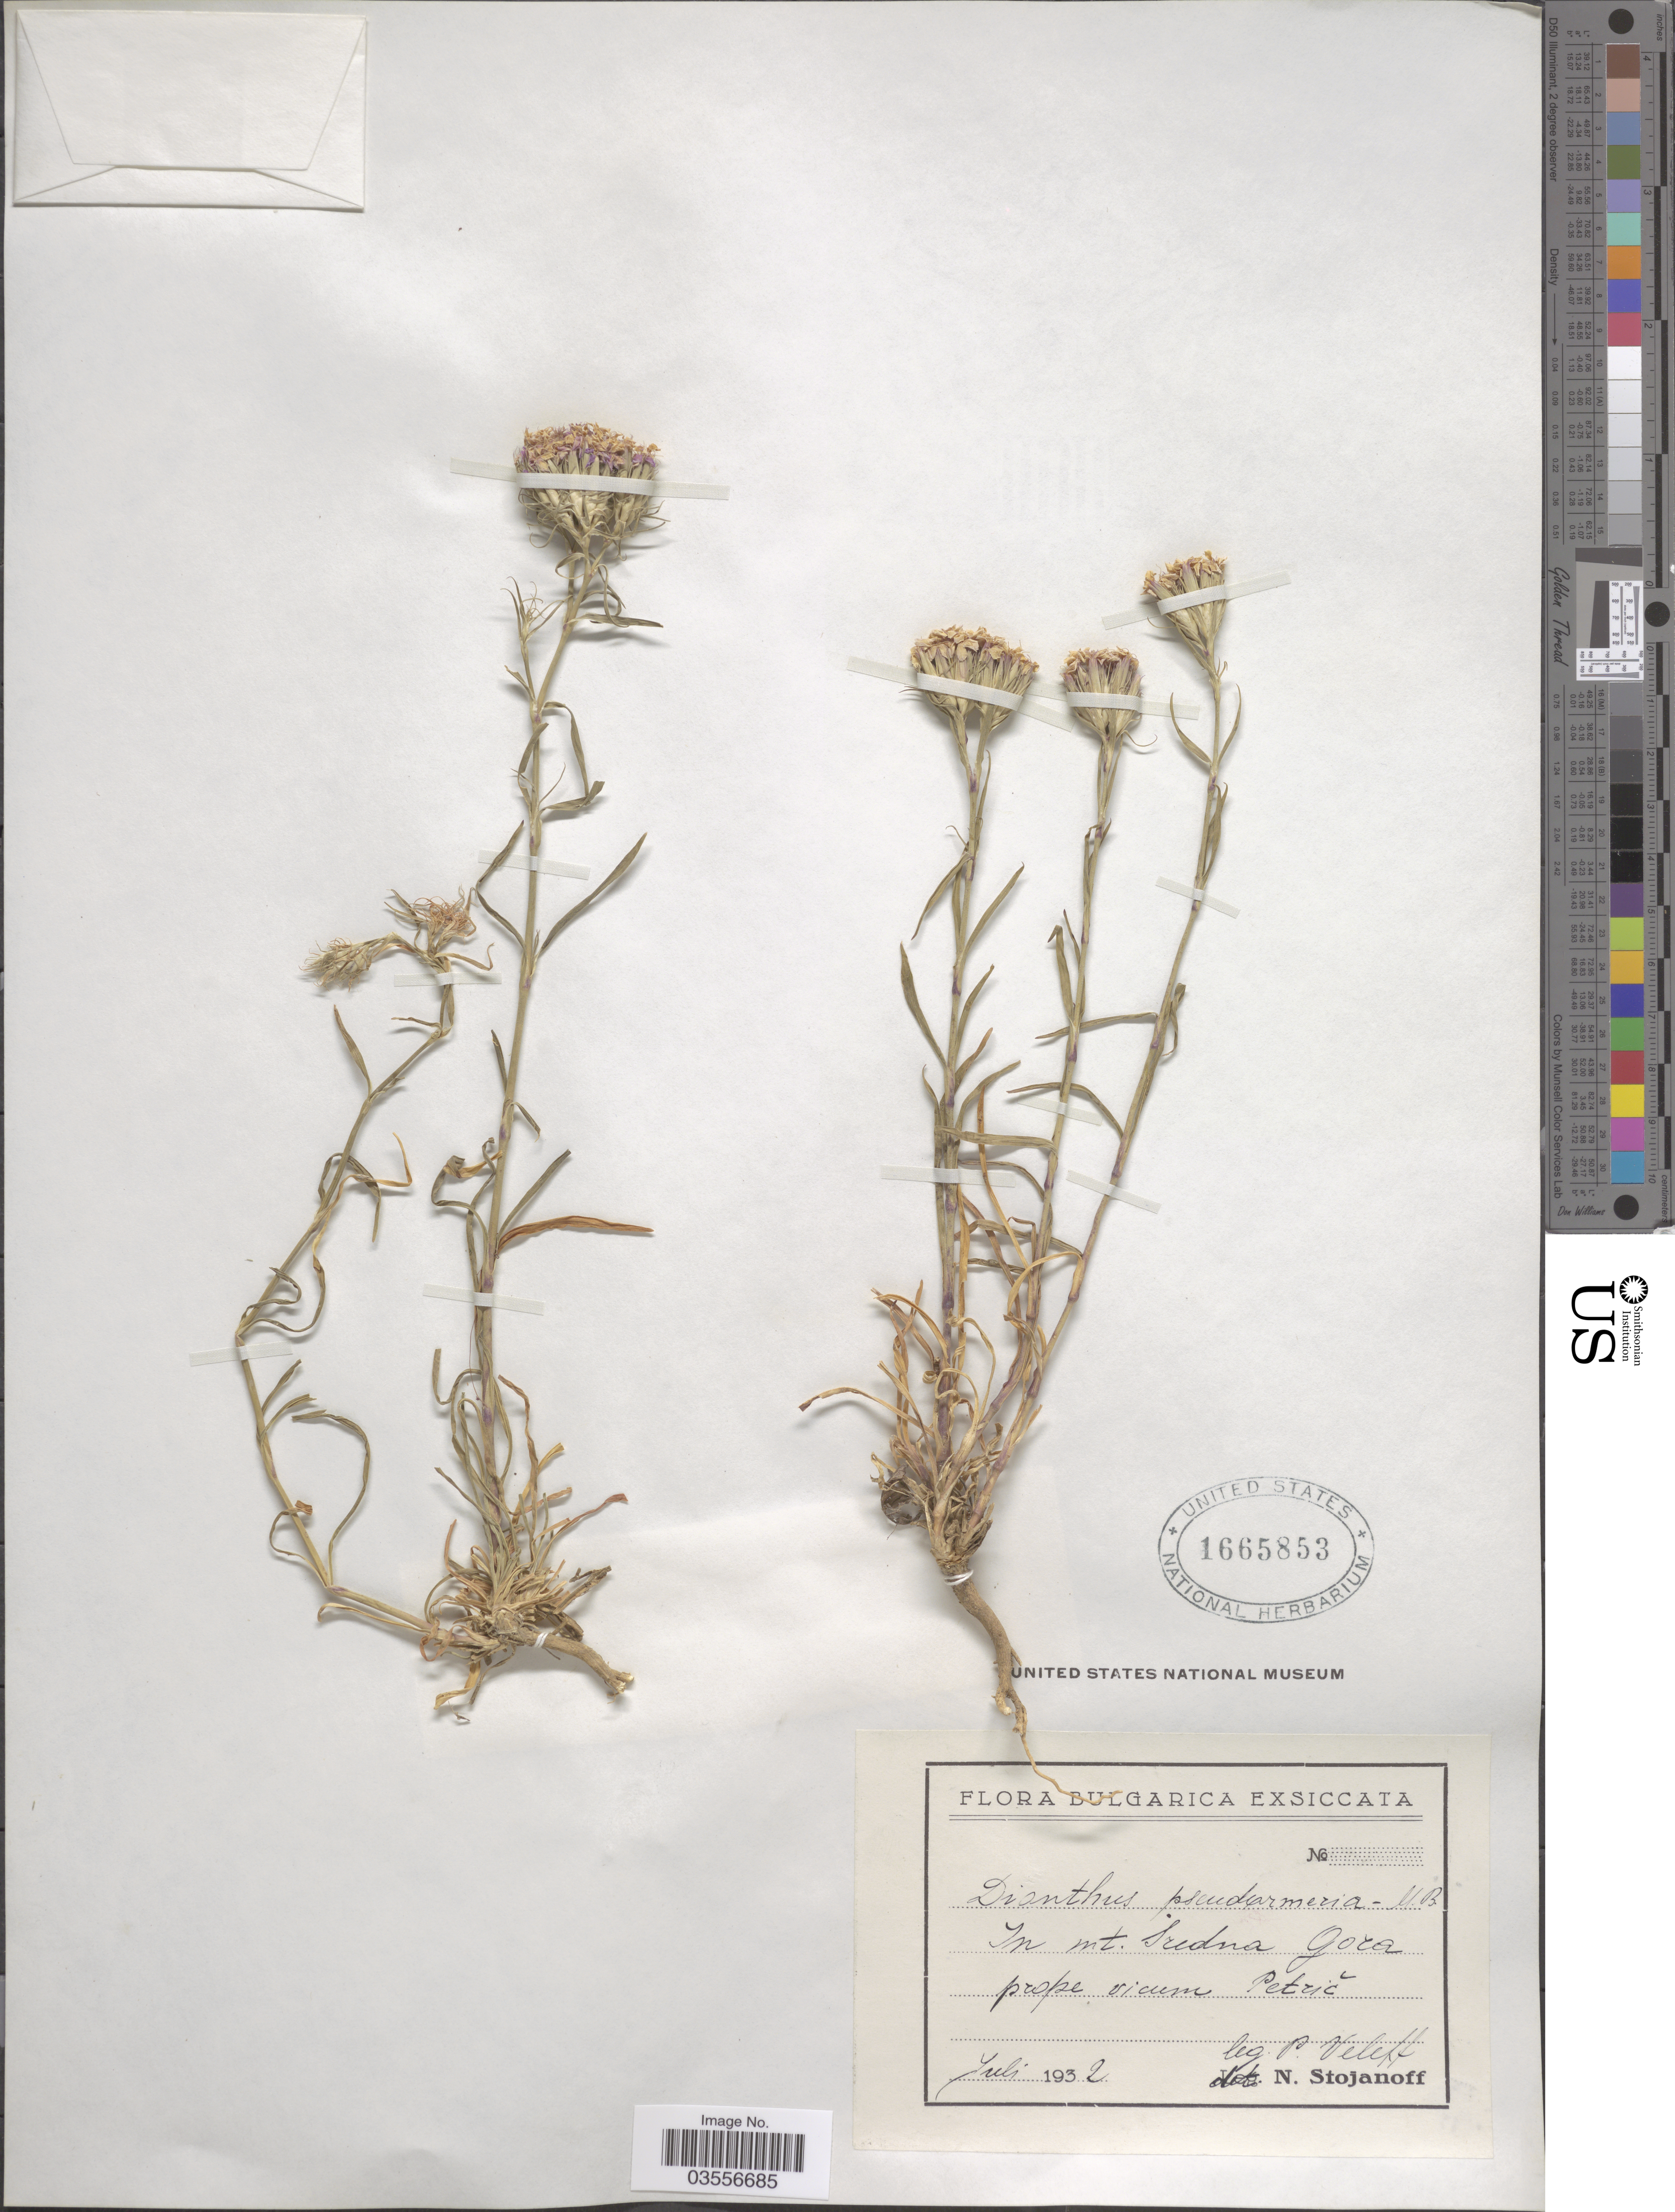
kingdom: Plantae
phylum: Tracheophyta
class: Magnoliopsida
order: Caryophyllales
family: Caryophyllaceae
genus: Dianthus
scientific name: Dianthus pseudarmeria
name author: M. Bieb.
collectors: P. Veleff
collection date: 1932-07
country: Bulgaria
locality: Bulgarica. In mt. Sredna [interpreted] Gora prope vicum Petrič.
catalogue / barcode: US 1665853